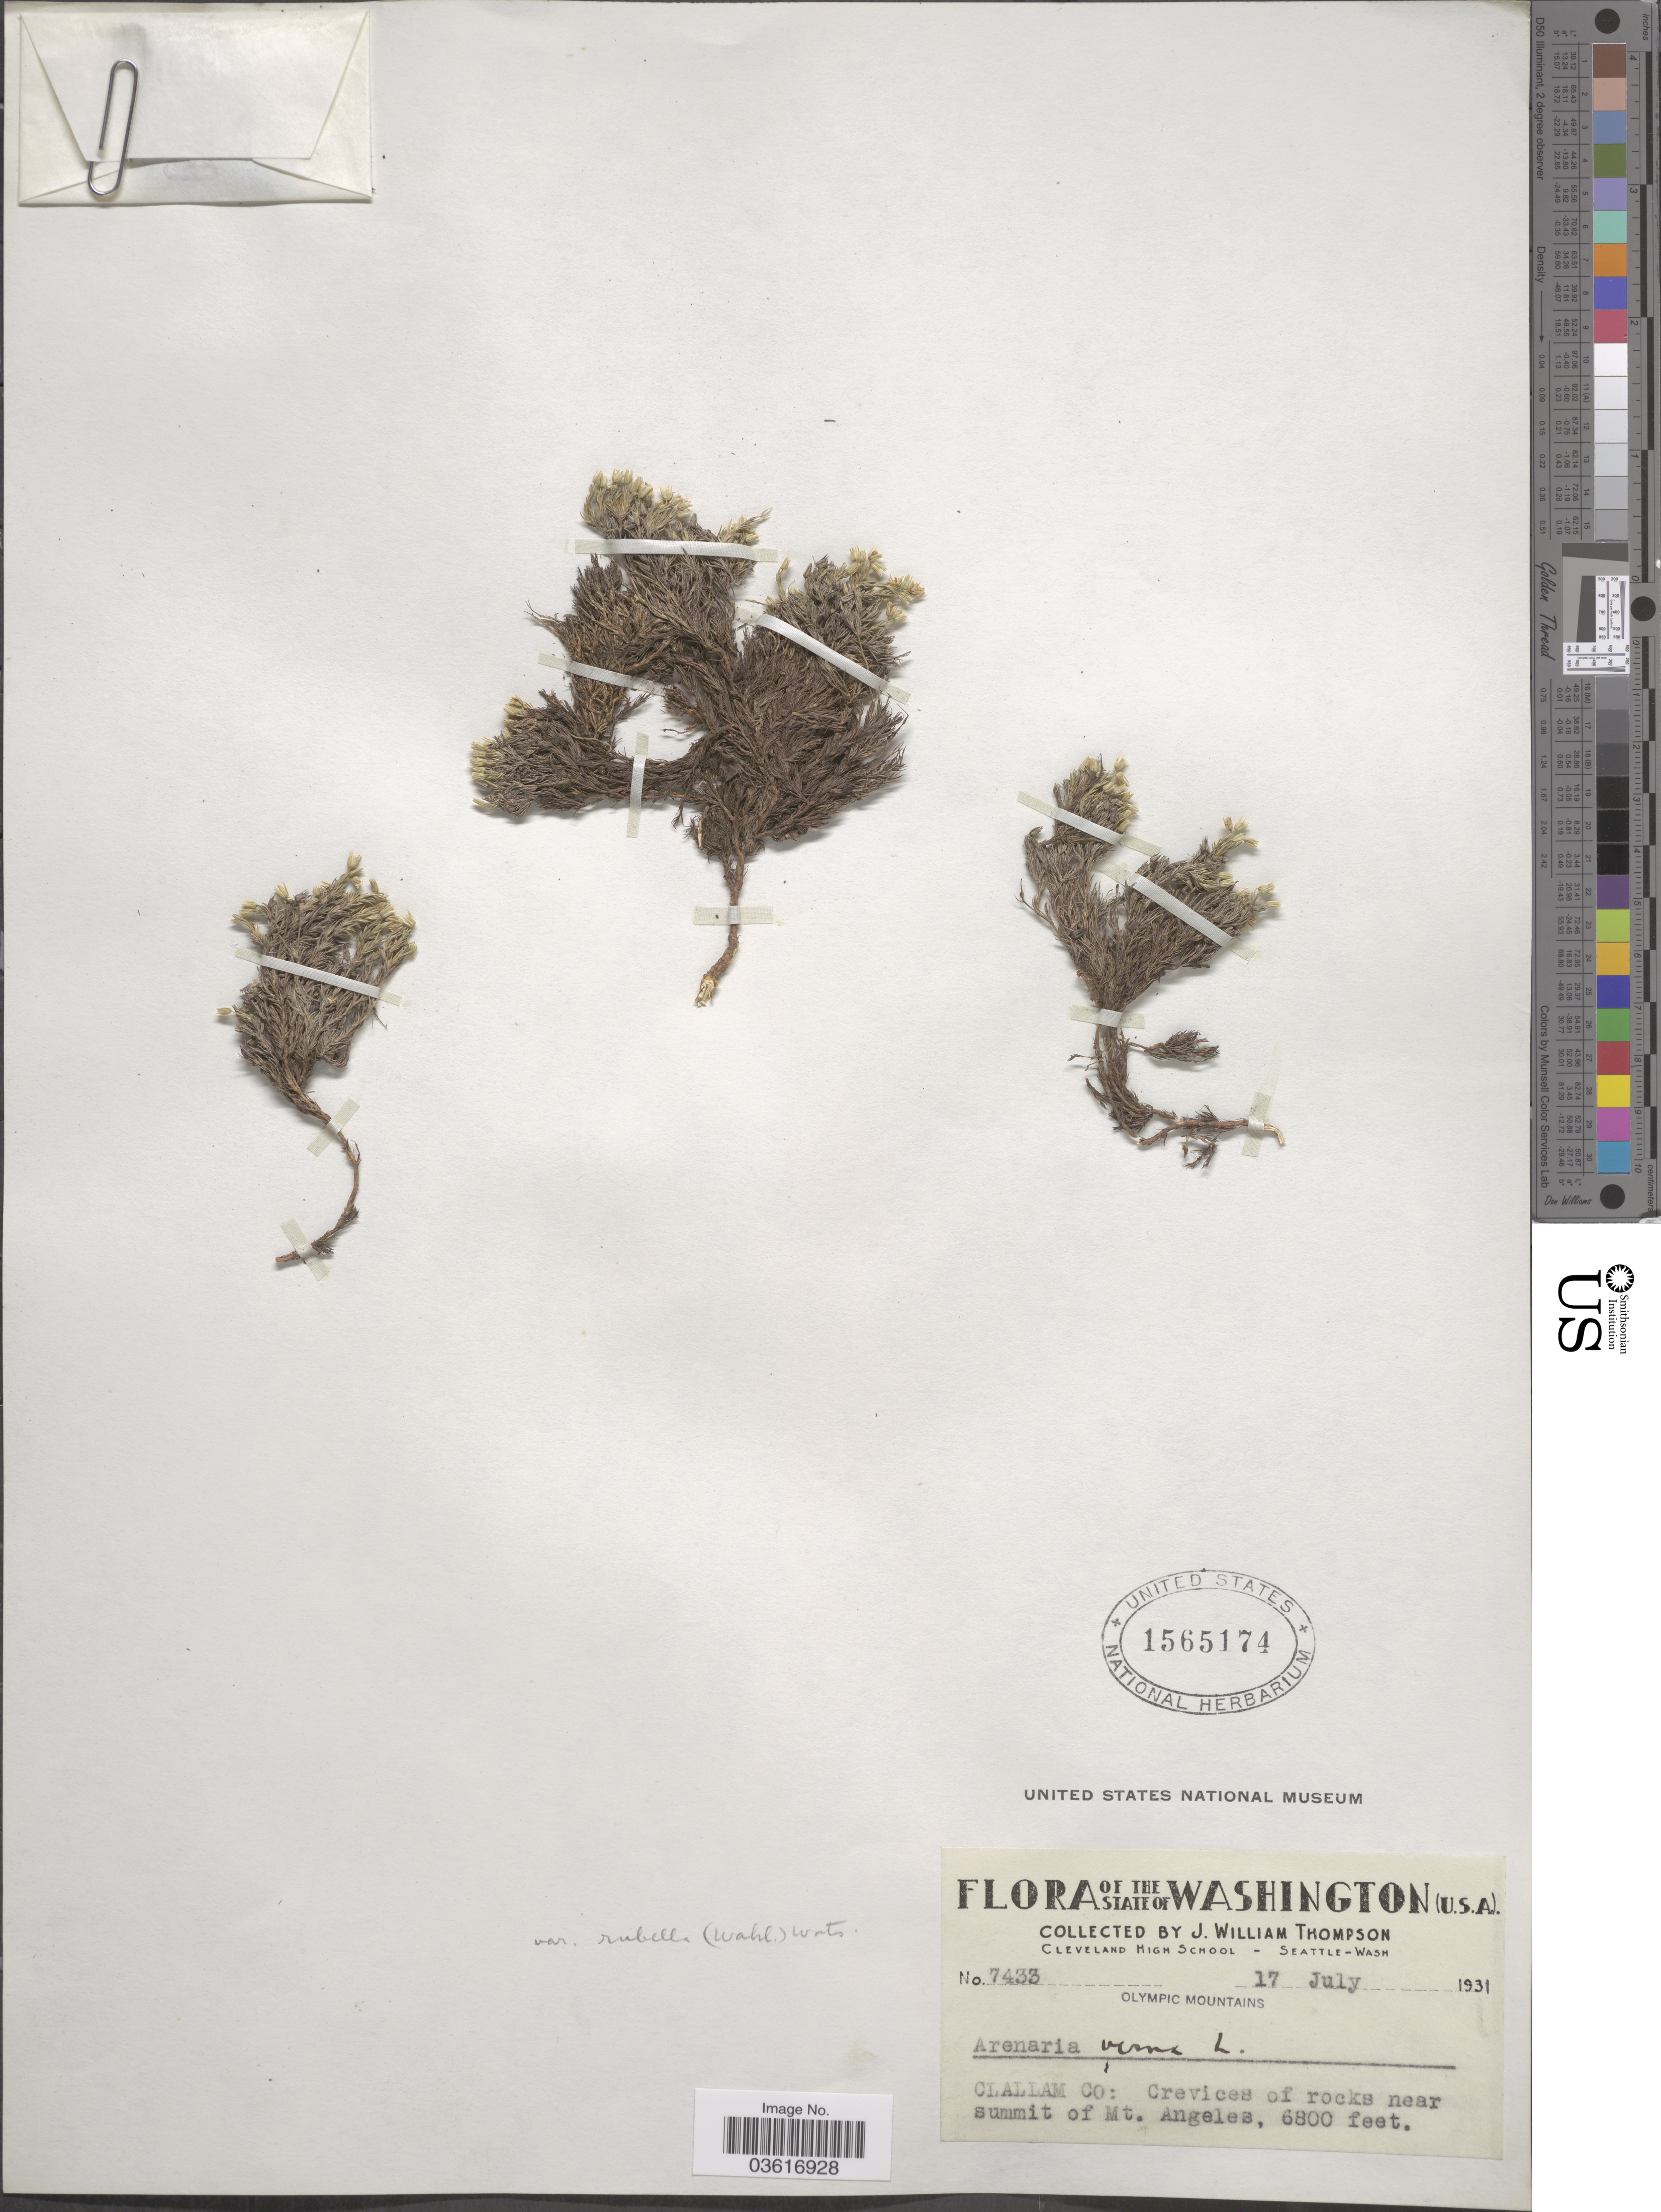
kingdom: Plantae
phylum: Tracheophyta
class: Magnoliopsida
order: Caryophyllales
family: Caryophyllaceae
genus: Minuartia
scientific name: Minuartia verna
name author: (L.) Hiern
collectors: J. W. Thompson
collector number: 7433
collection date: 1931-07-17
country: United States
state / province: Washington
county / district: Clallam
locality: Clallam Co: Crevices of rocks near summit of Mt. Angeles. Olympic Mountains.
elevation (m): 2073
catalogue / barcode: US 1565174